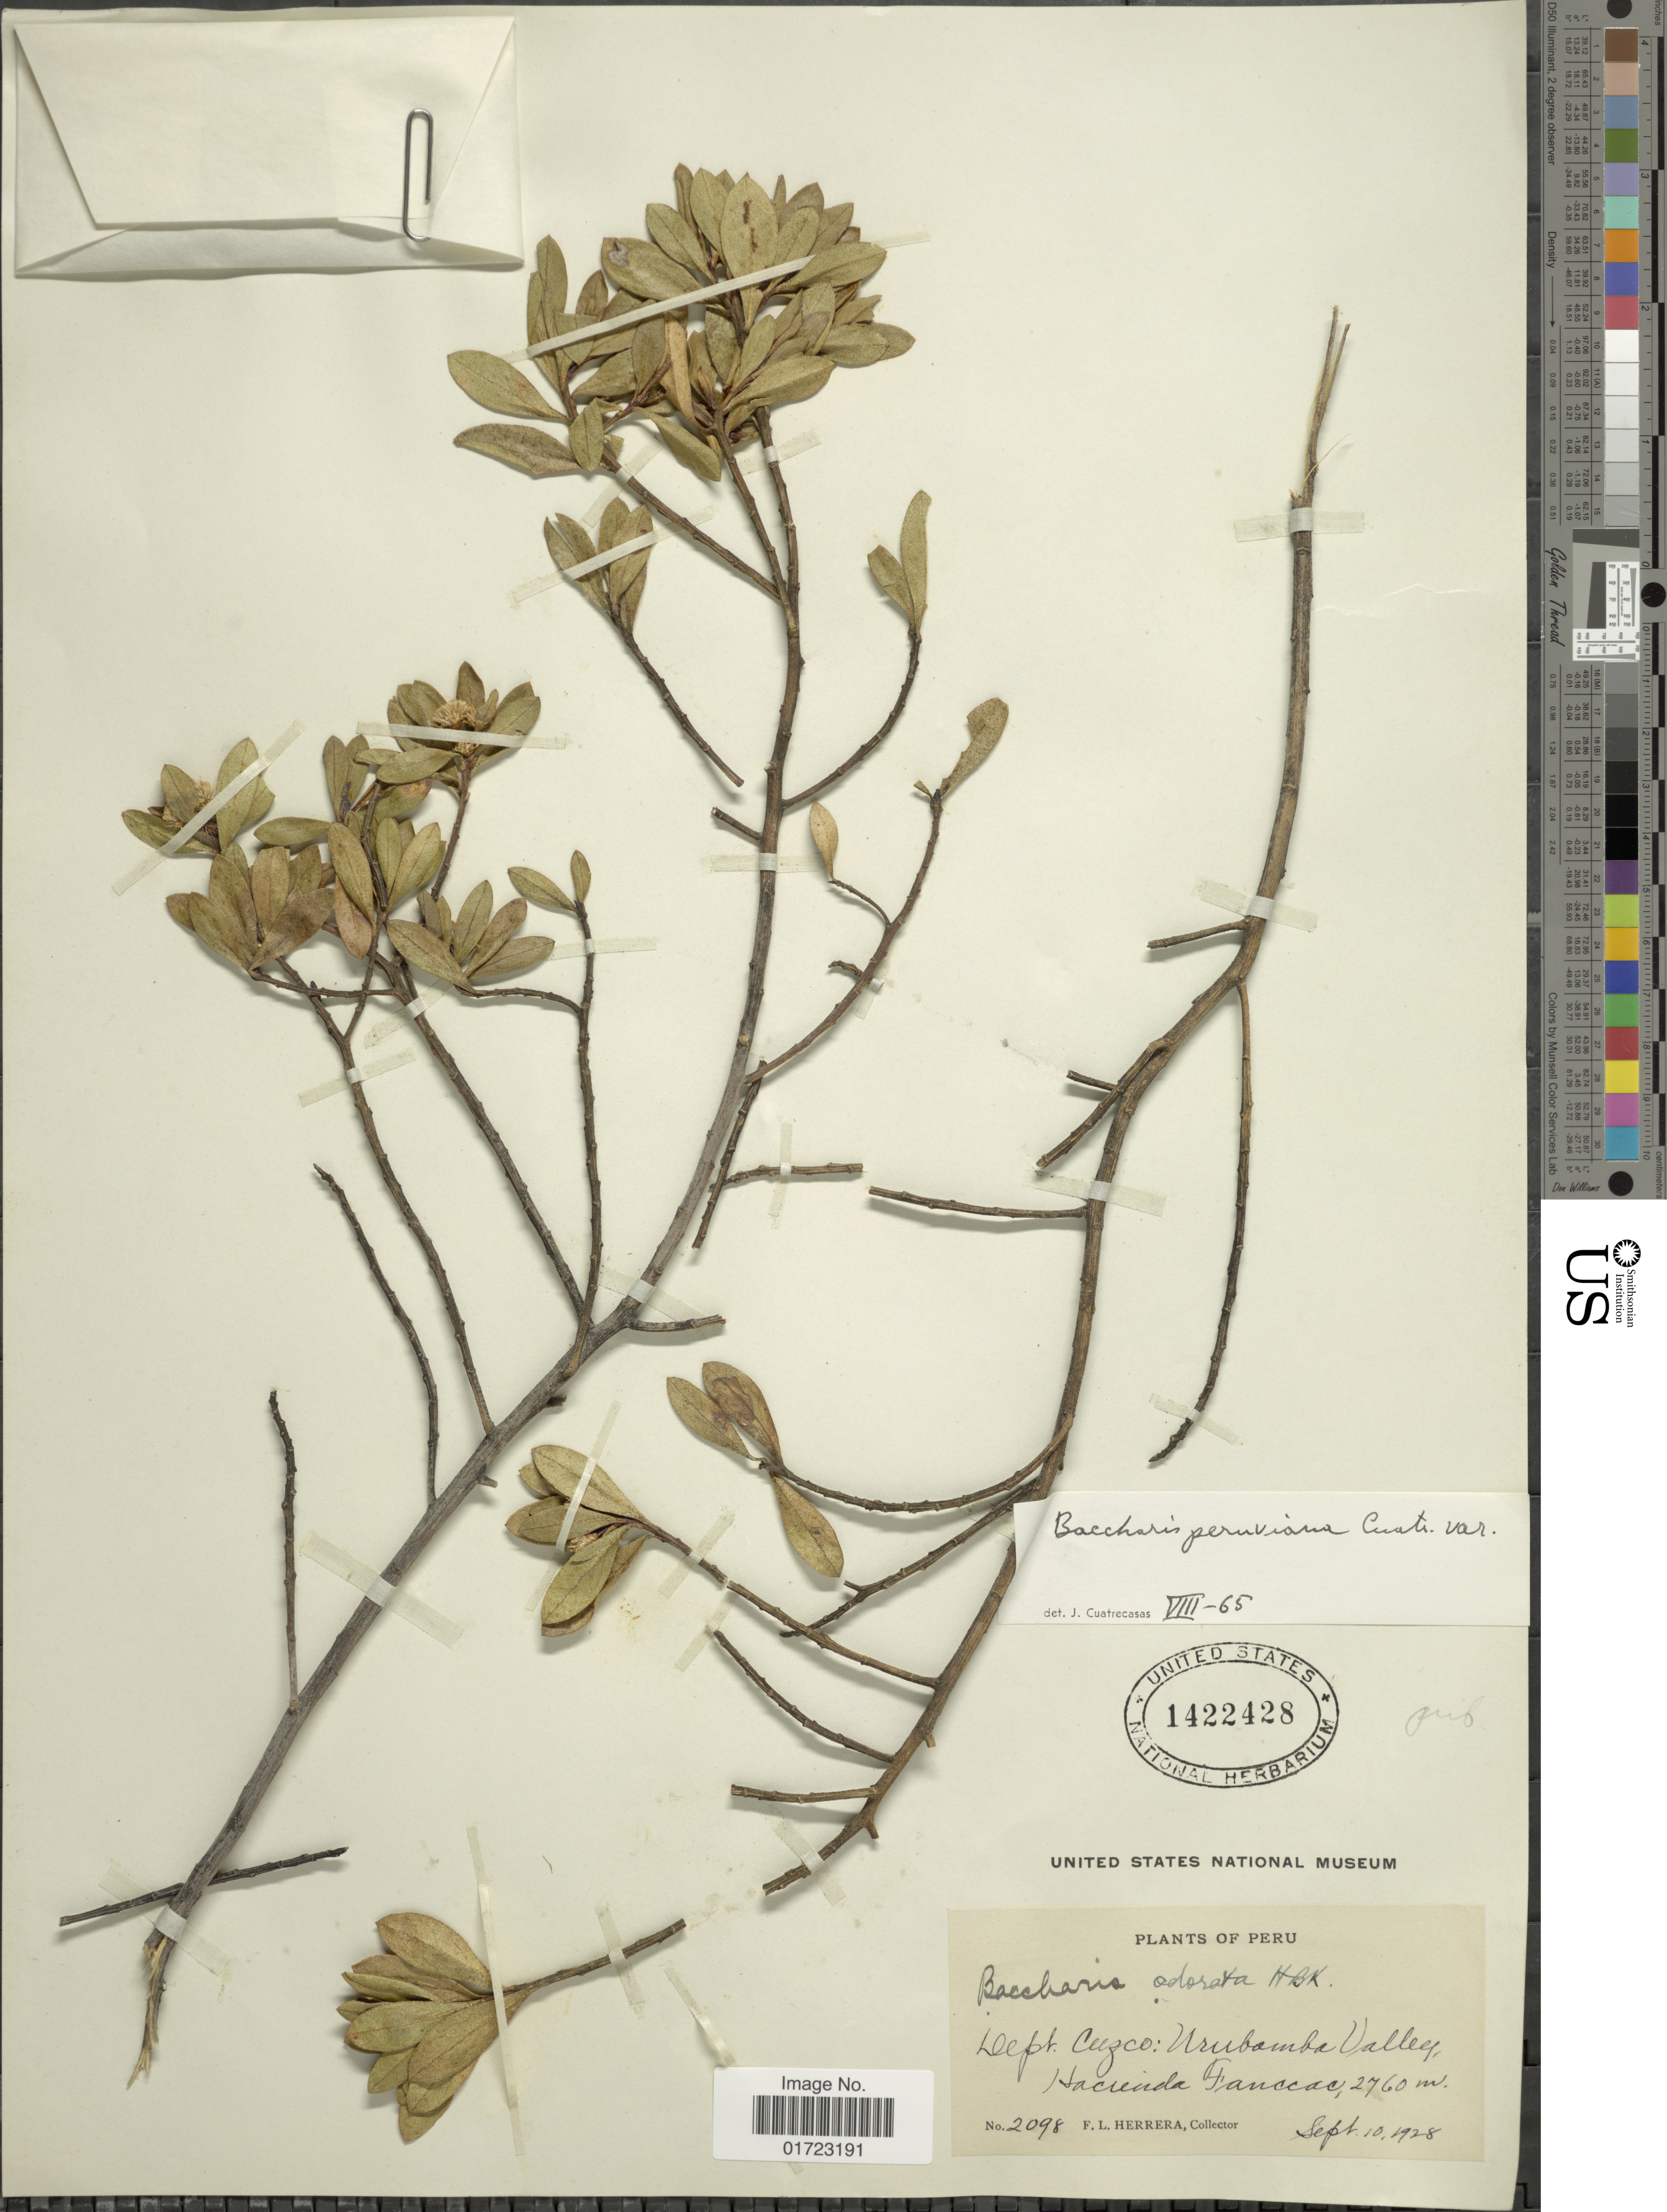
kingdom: Plantae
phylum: Tracheophyta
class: Magnoliopsida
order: Asterales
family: Asteraceae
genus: Baccharis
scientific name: Baccharis peruviana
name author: Cuatrec.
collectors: F. L. Herrera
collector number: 2098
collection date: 1928-09-10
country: Peru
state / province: Cusco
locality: Urubamba Valley. Hacienda Tanacac.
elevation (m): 2760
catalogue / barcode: US 1422428